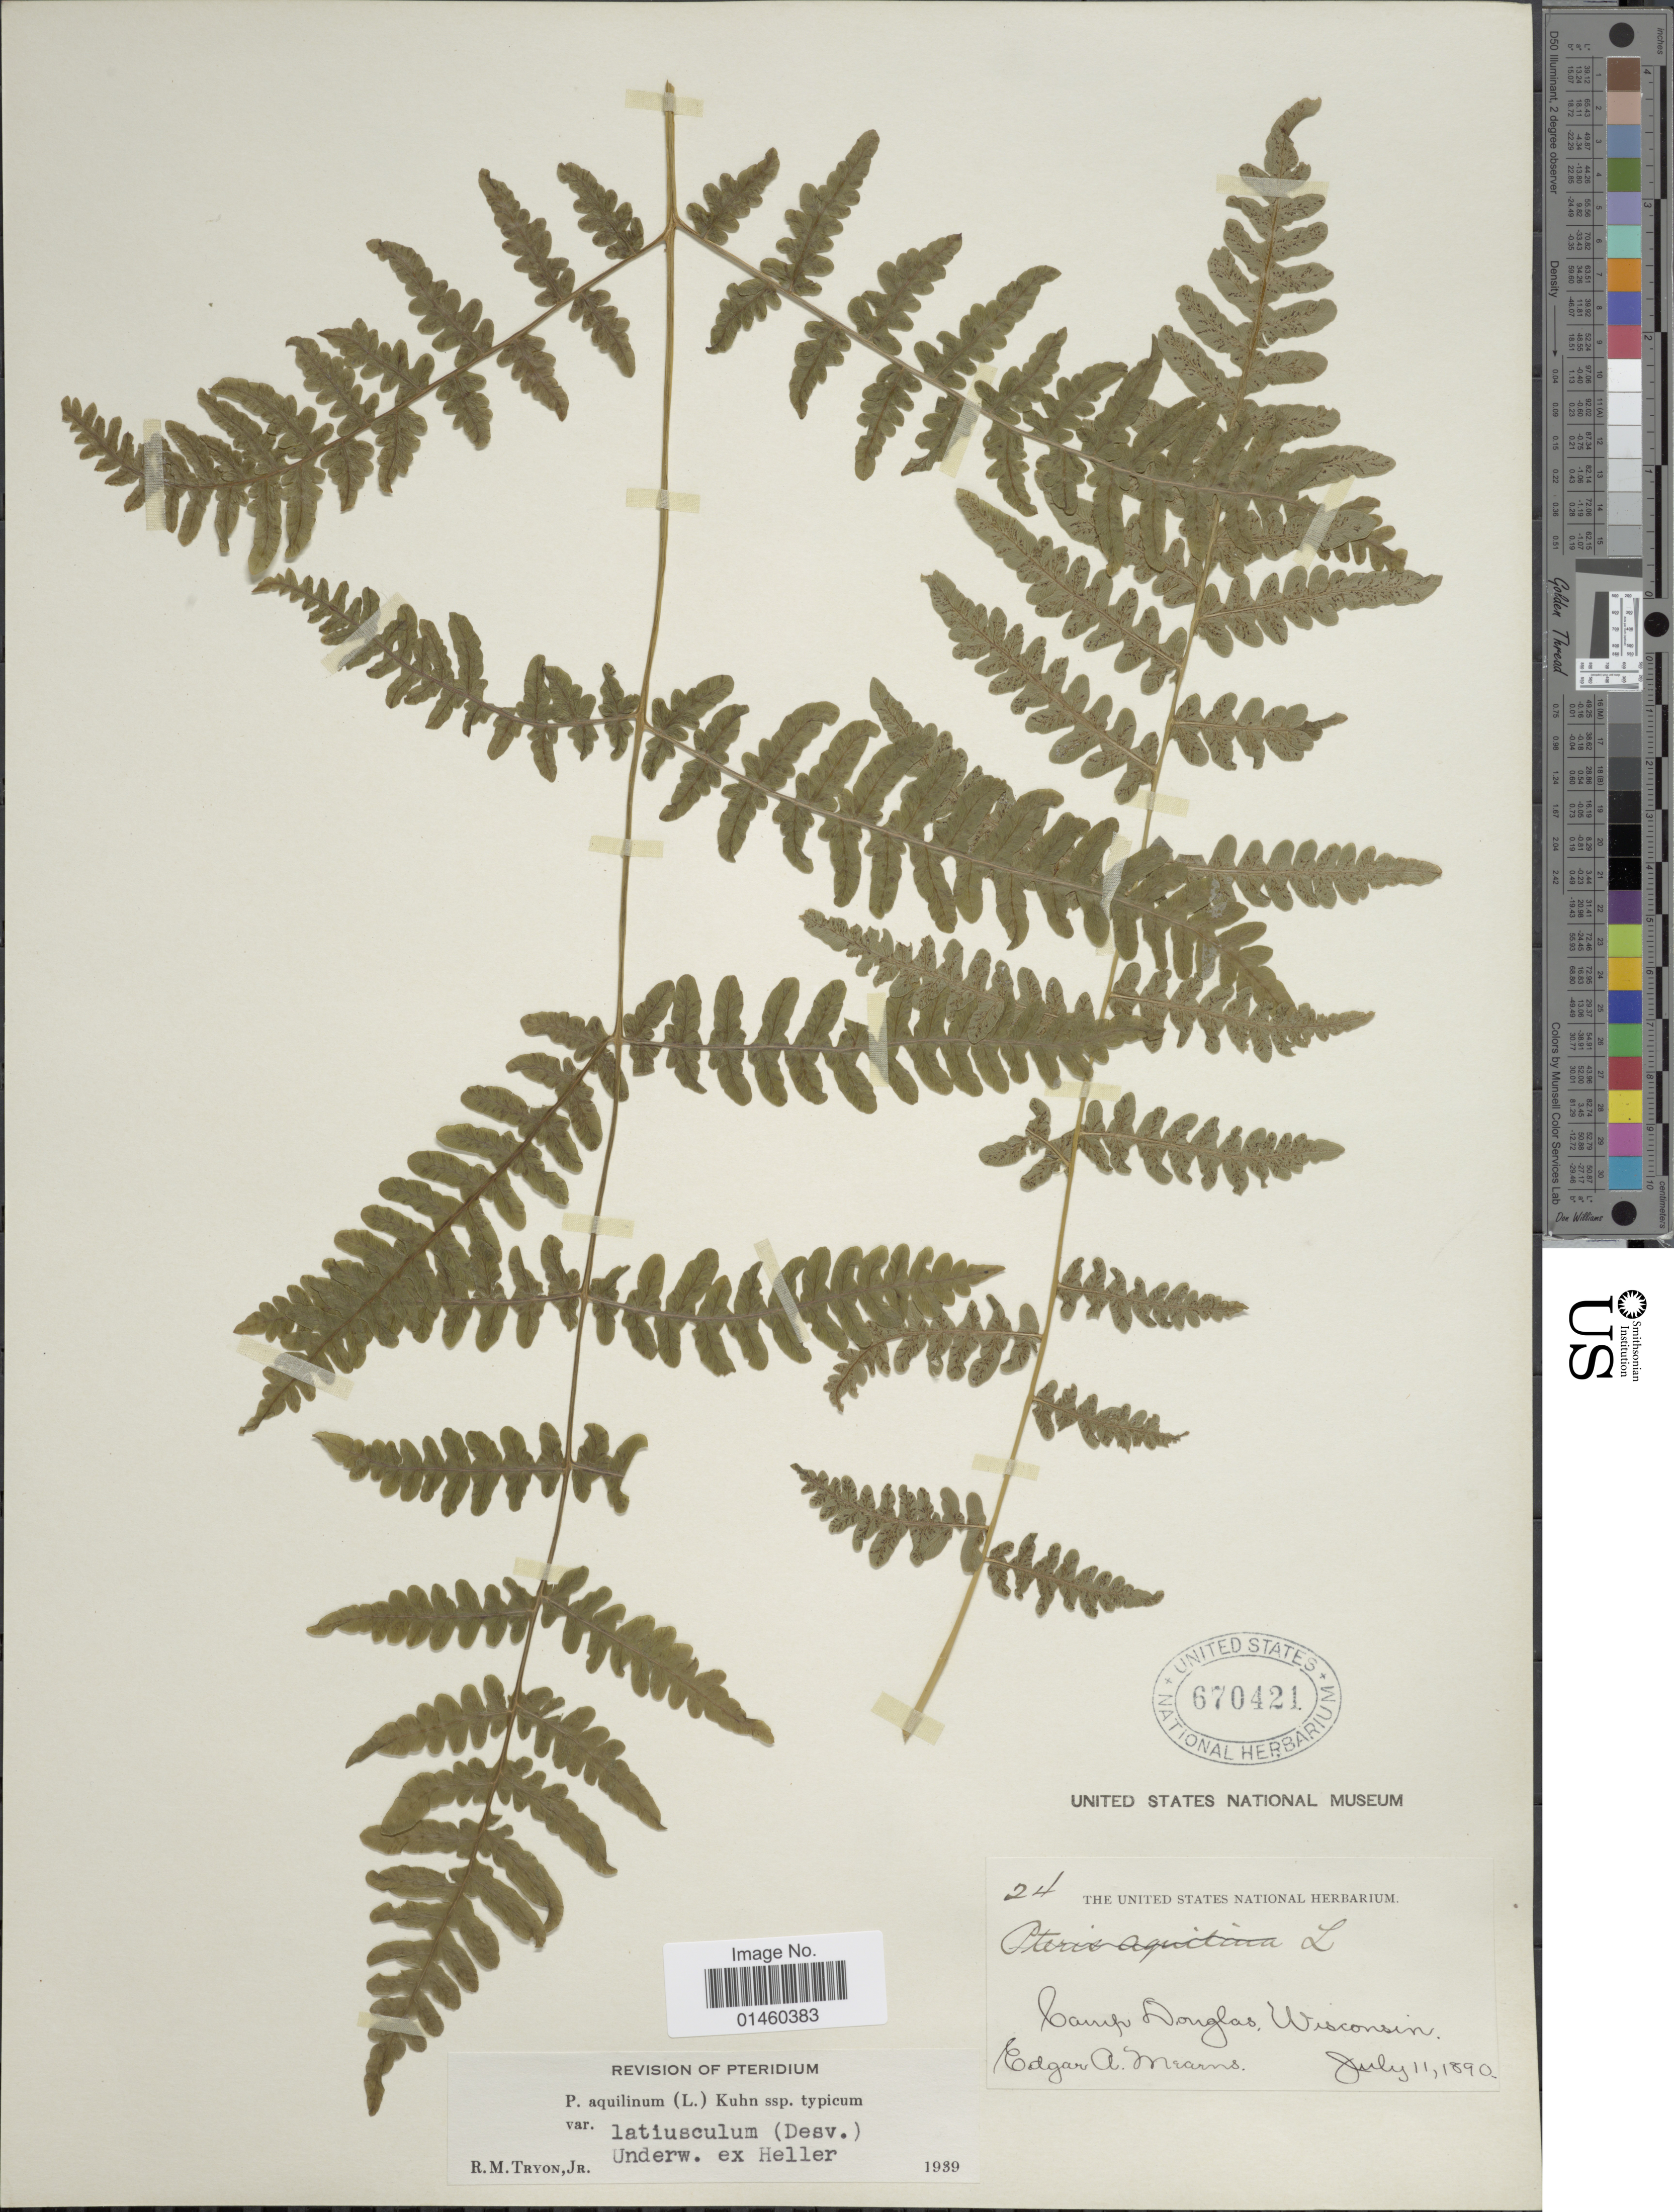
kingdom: Plantae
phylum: Tracheophyta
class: Polypodiopsida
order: Polypodiales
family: Dennstaedtiaceae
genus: Pteridium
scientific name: Pteridium aquilinum var. latiusculum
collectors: E. A. Mearns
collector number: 24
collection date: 1890-07-11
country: United States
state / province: Wisconsin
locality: Camp Douglas.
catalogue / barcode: US 670421